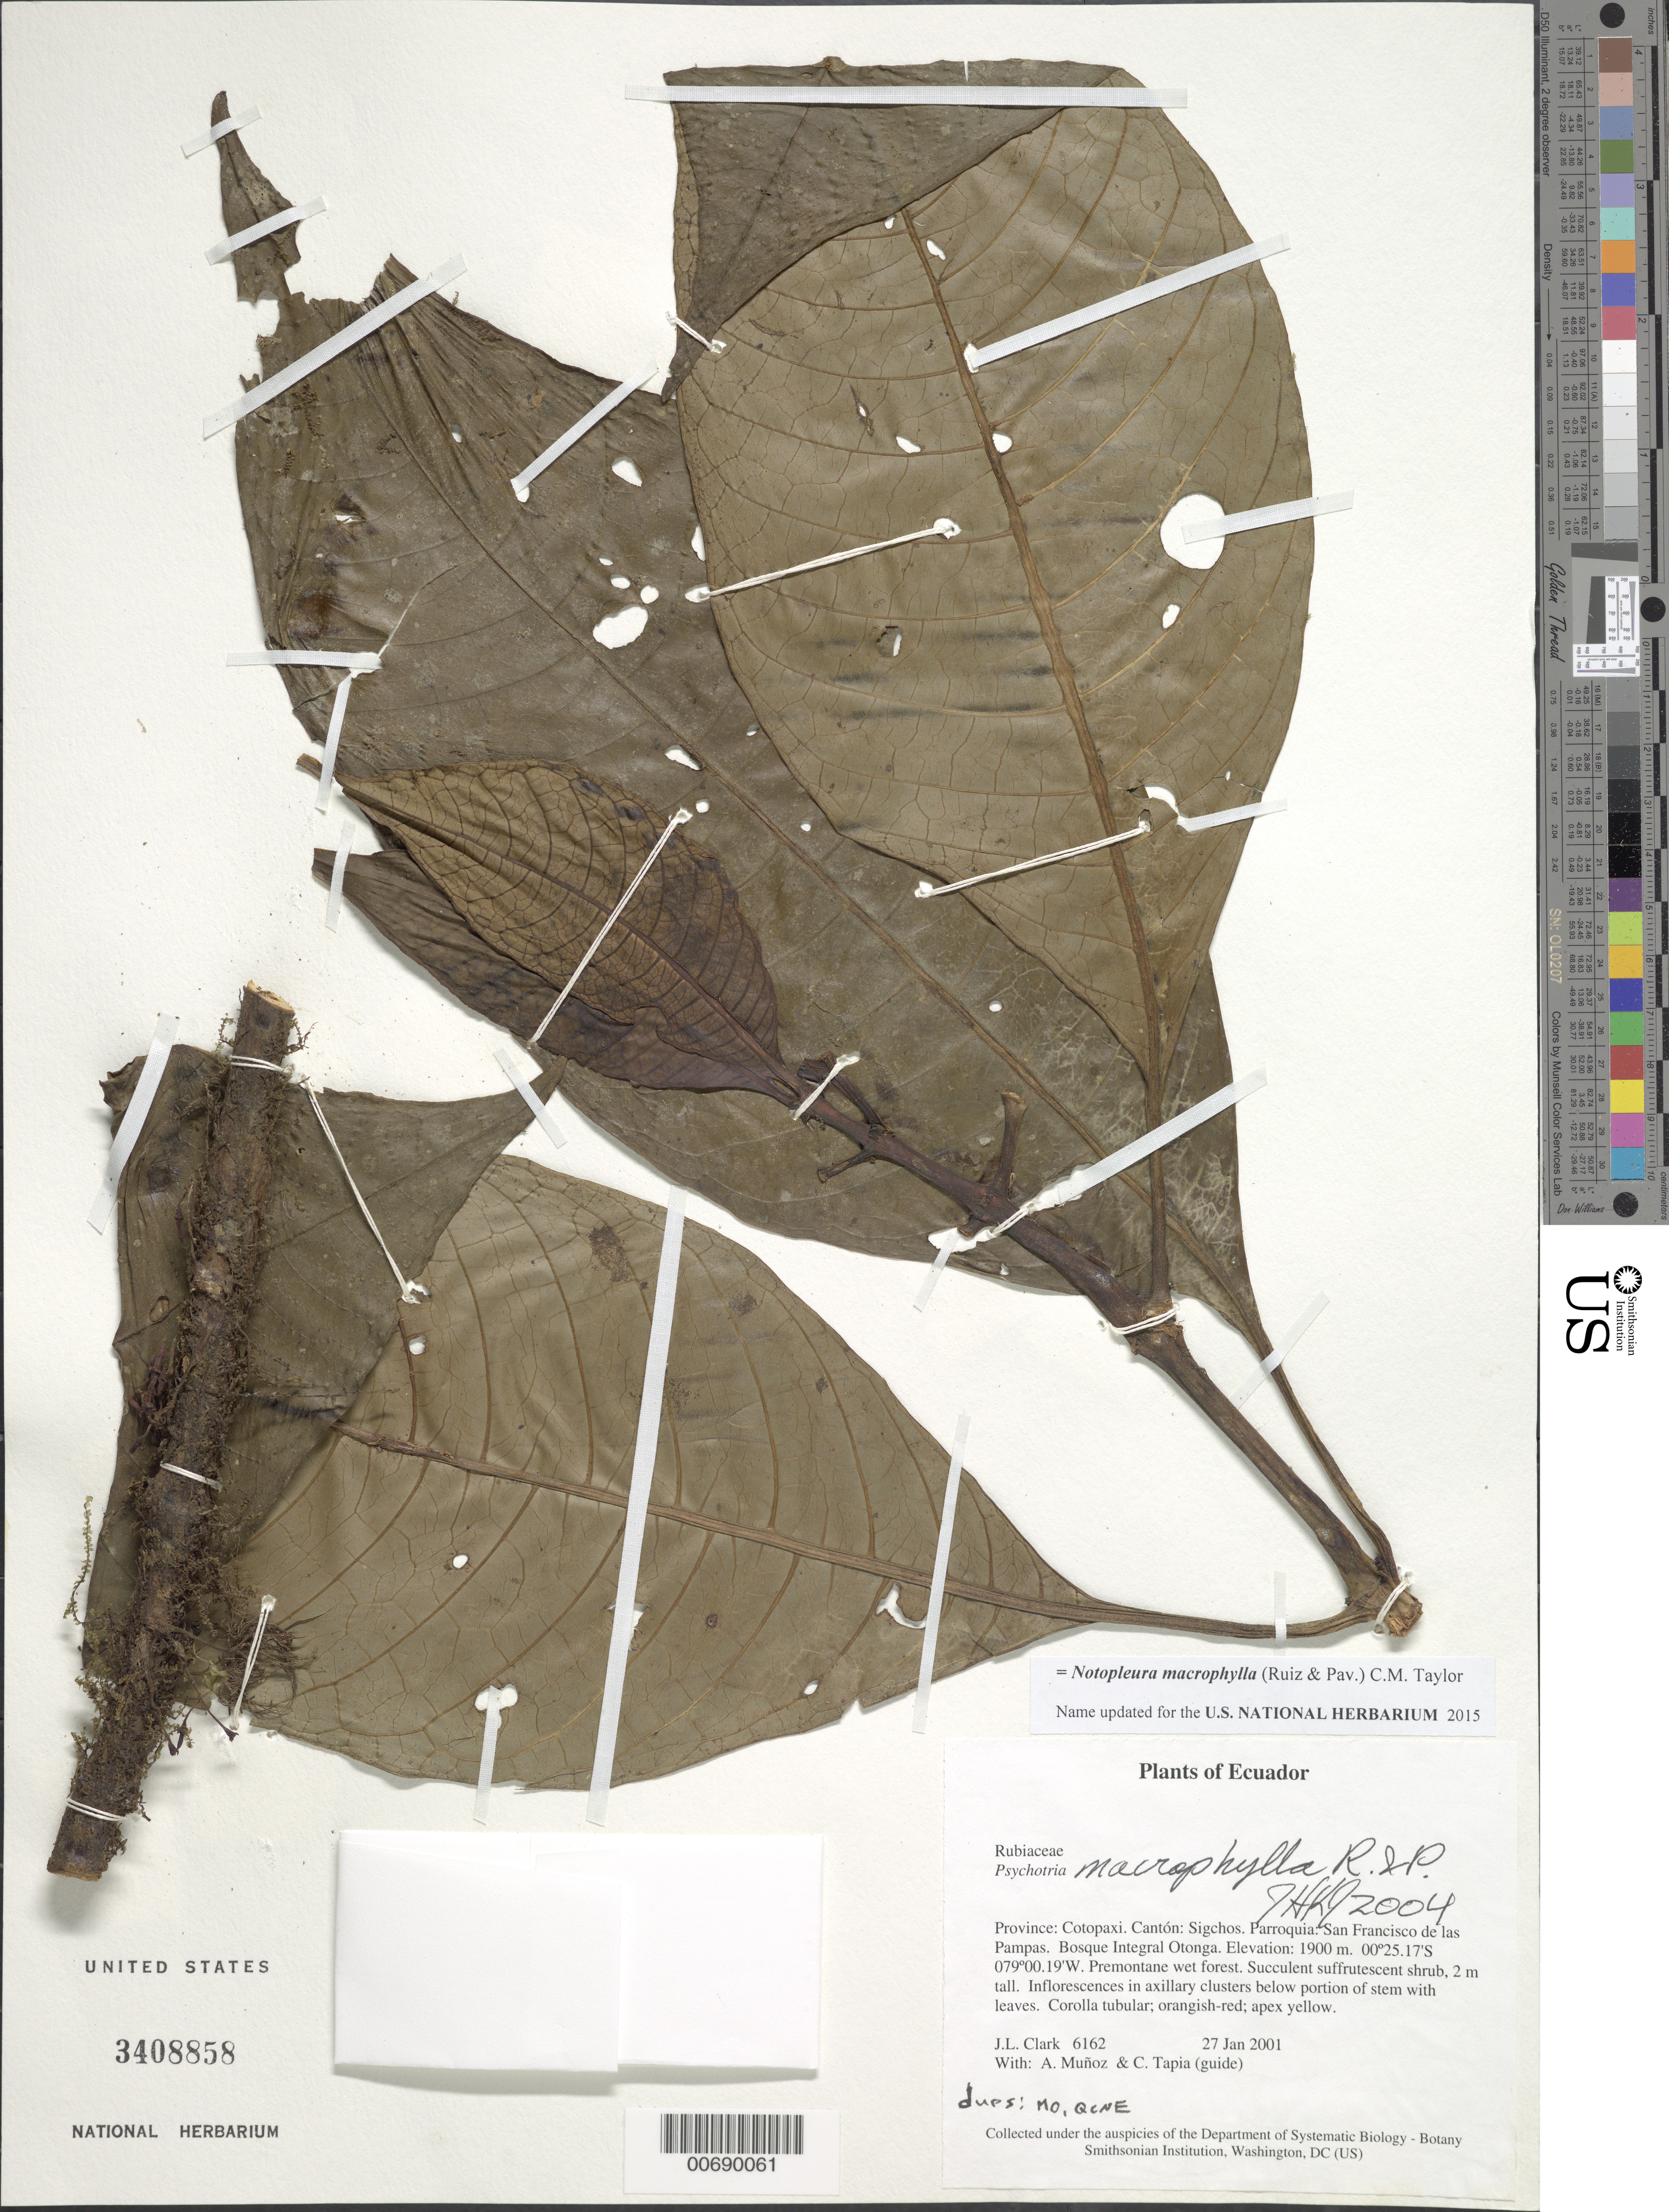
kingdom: Plantae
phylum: Tracheophyta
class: Magnoliopsida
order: Gentianales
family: Rubiaceae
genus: Psychotria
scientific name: Psychotria sp.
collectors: J. L. Clark, A. Muñoz & C. Tapia (guide)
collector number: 6162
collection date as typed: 27 Jan 2001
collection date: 2001-01-27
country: Ecuador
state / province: Cotopaxi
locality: Sigchos. Sigchos. Parroquia: San Francisco de las Pampas. Bosque Integral Otonga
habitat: Premontane wet forest.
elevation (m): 1900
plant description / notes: MO, QCNE, US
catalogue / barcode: US 3408858